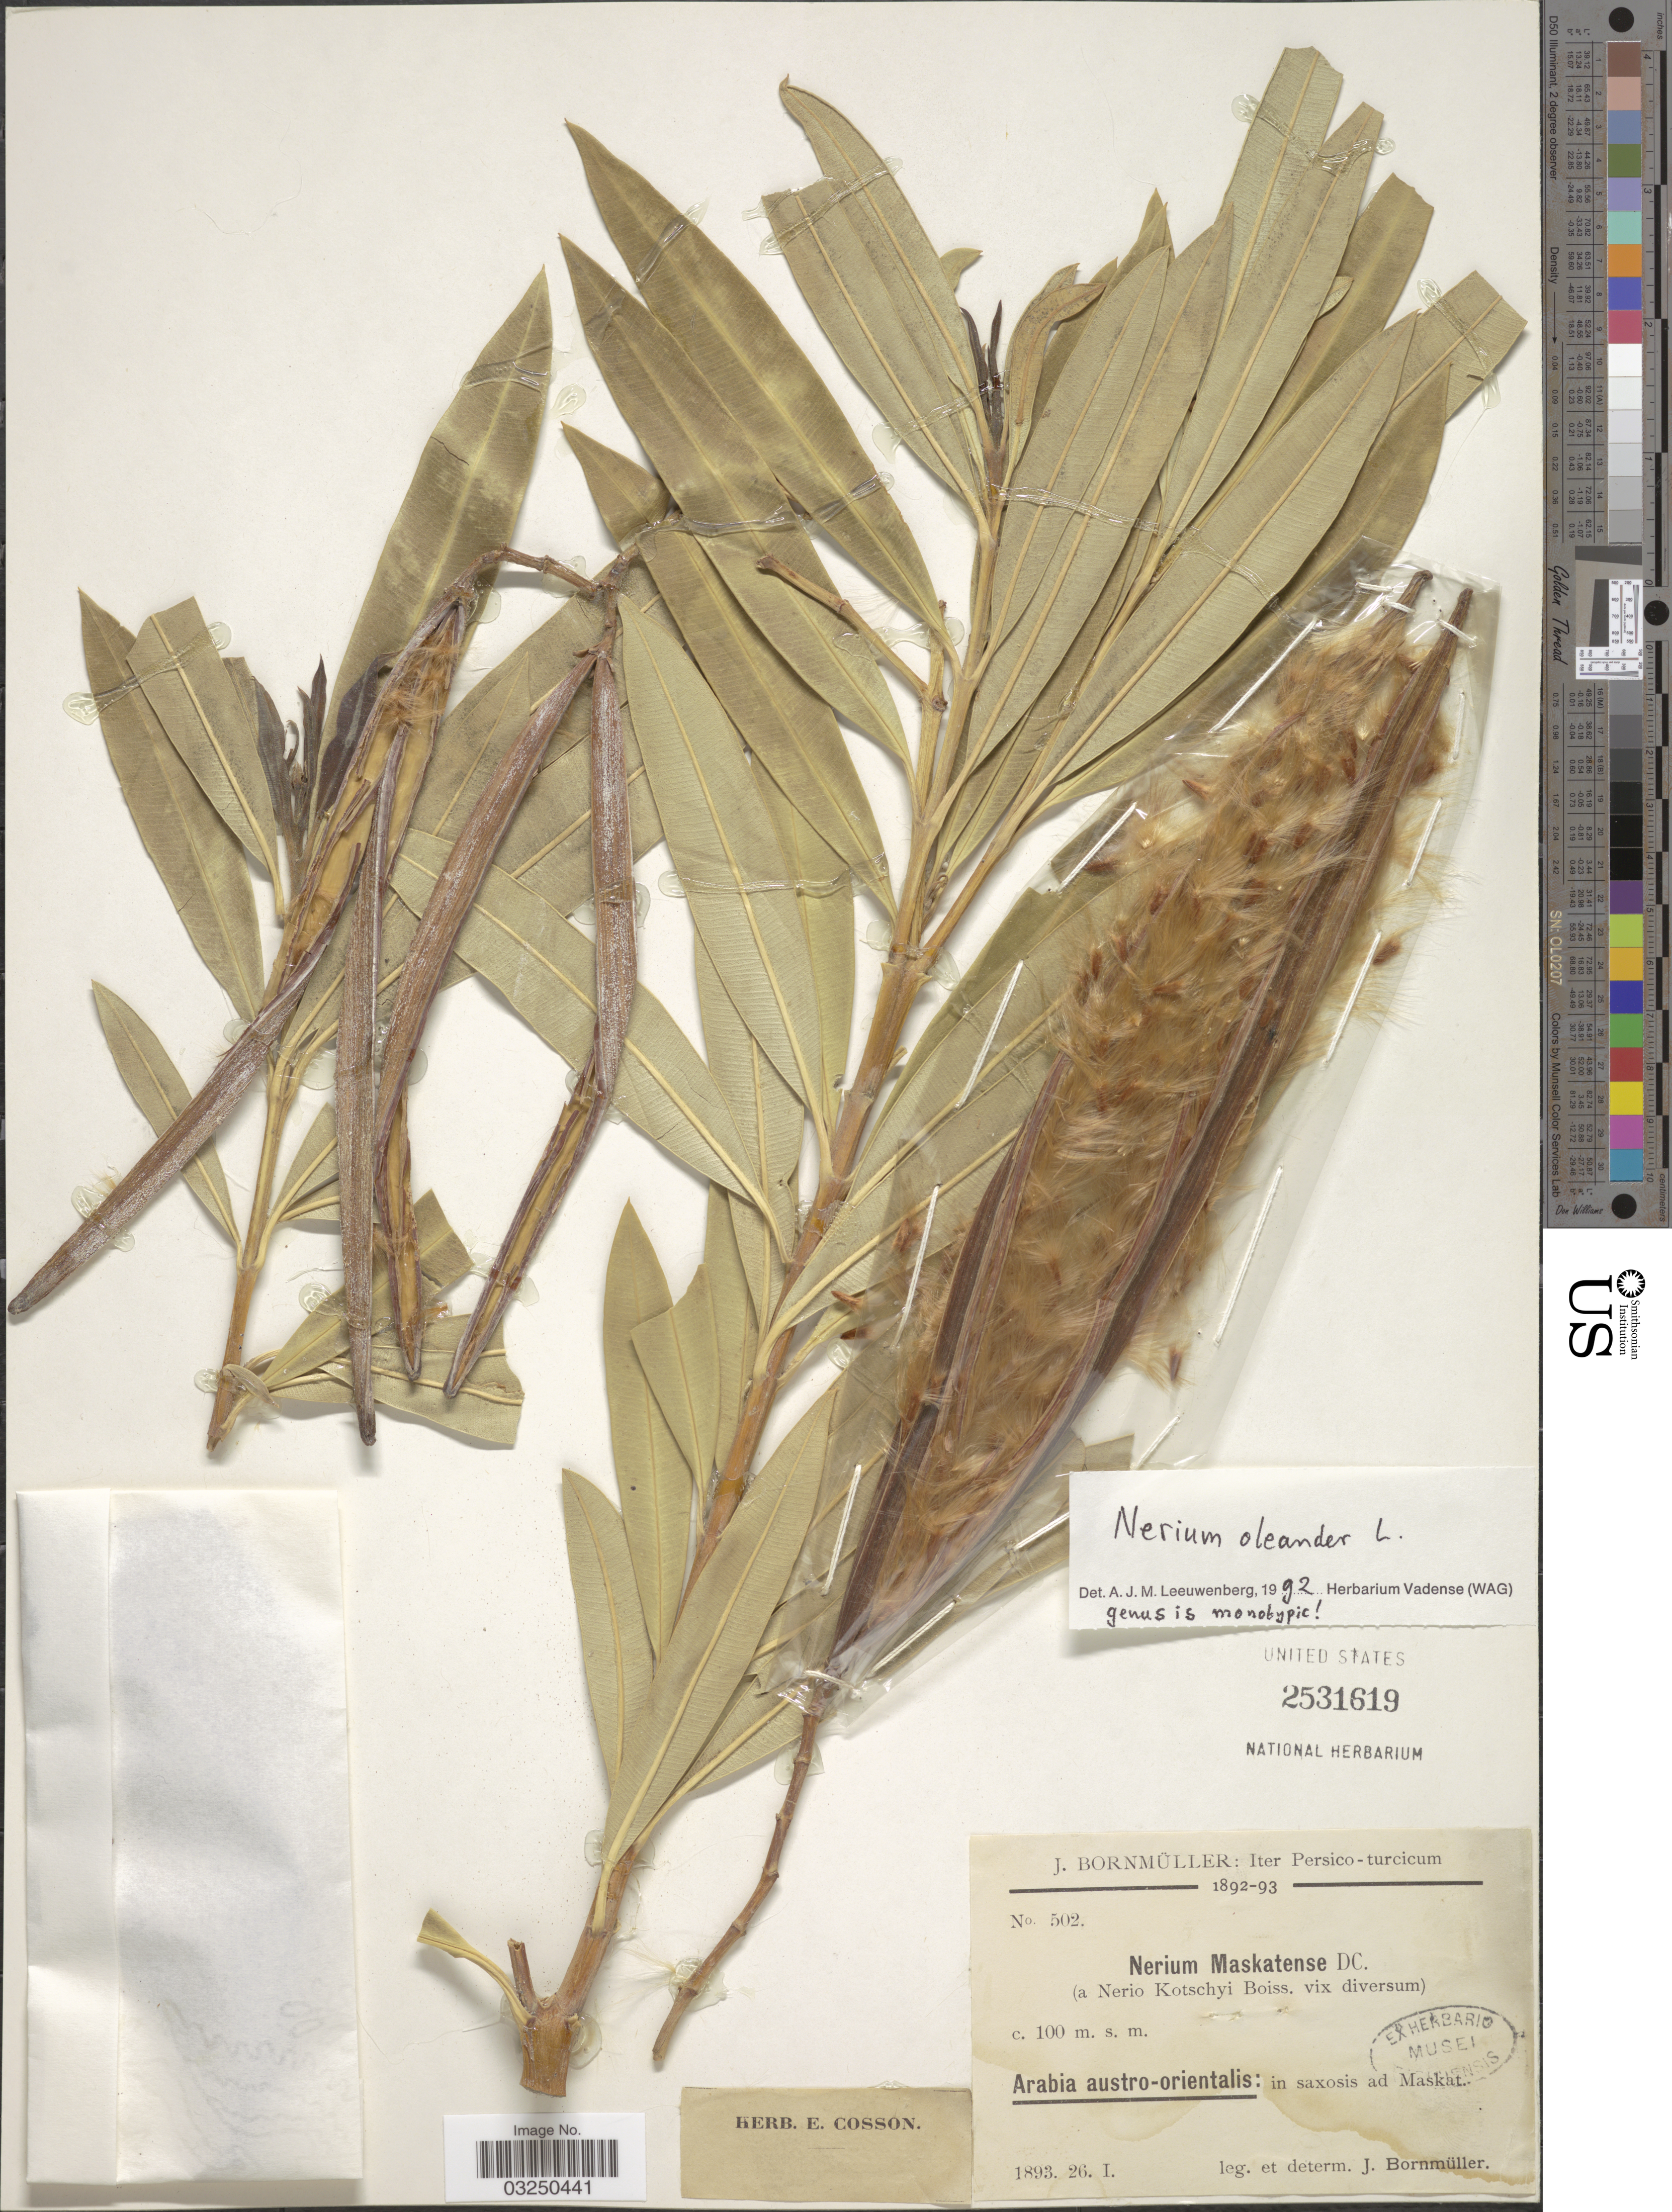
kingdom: Plantae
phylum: Tracheophyta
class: Magnoliopsida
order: Gentianales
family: Apocynaceae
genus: Nerium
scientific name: Nerium oleander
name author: L.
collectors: J. Bornmüller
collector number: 502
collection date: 1893-01-26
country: Iran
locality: Iter Persico-turcicum. Arabia austro-orientalis: in saxosis ad Maskat.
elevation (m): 100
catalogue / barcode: US 2531619